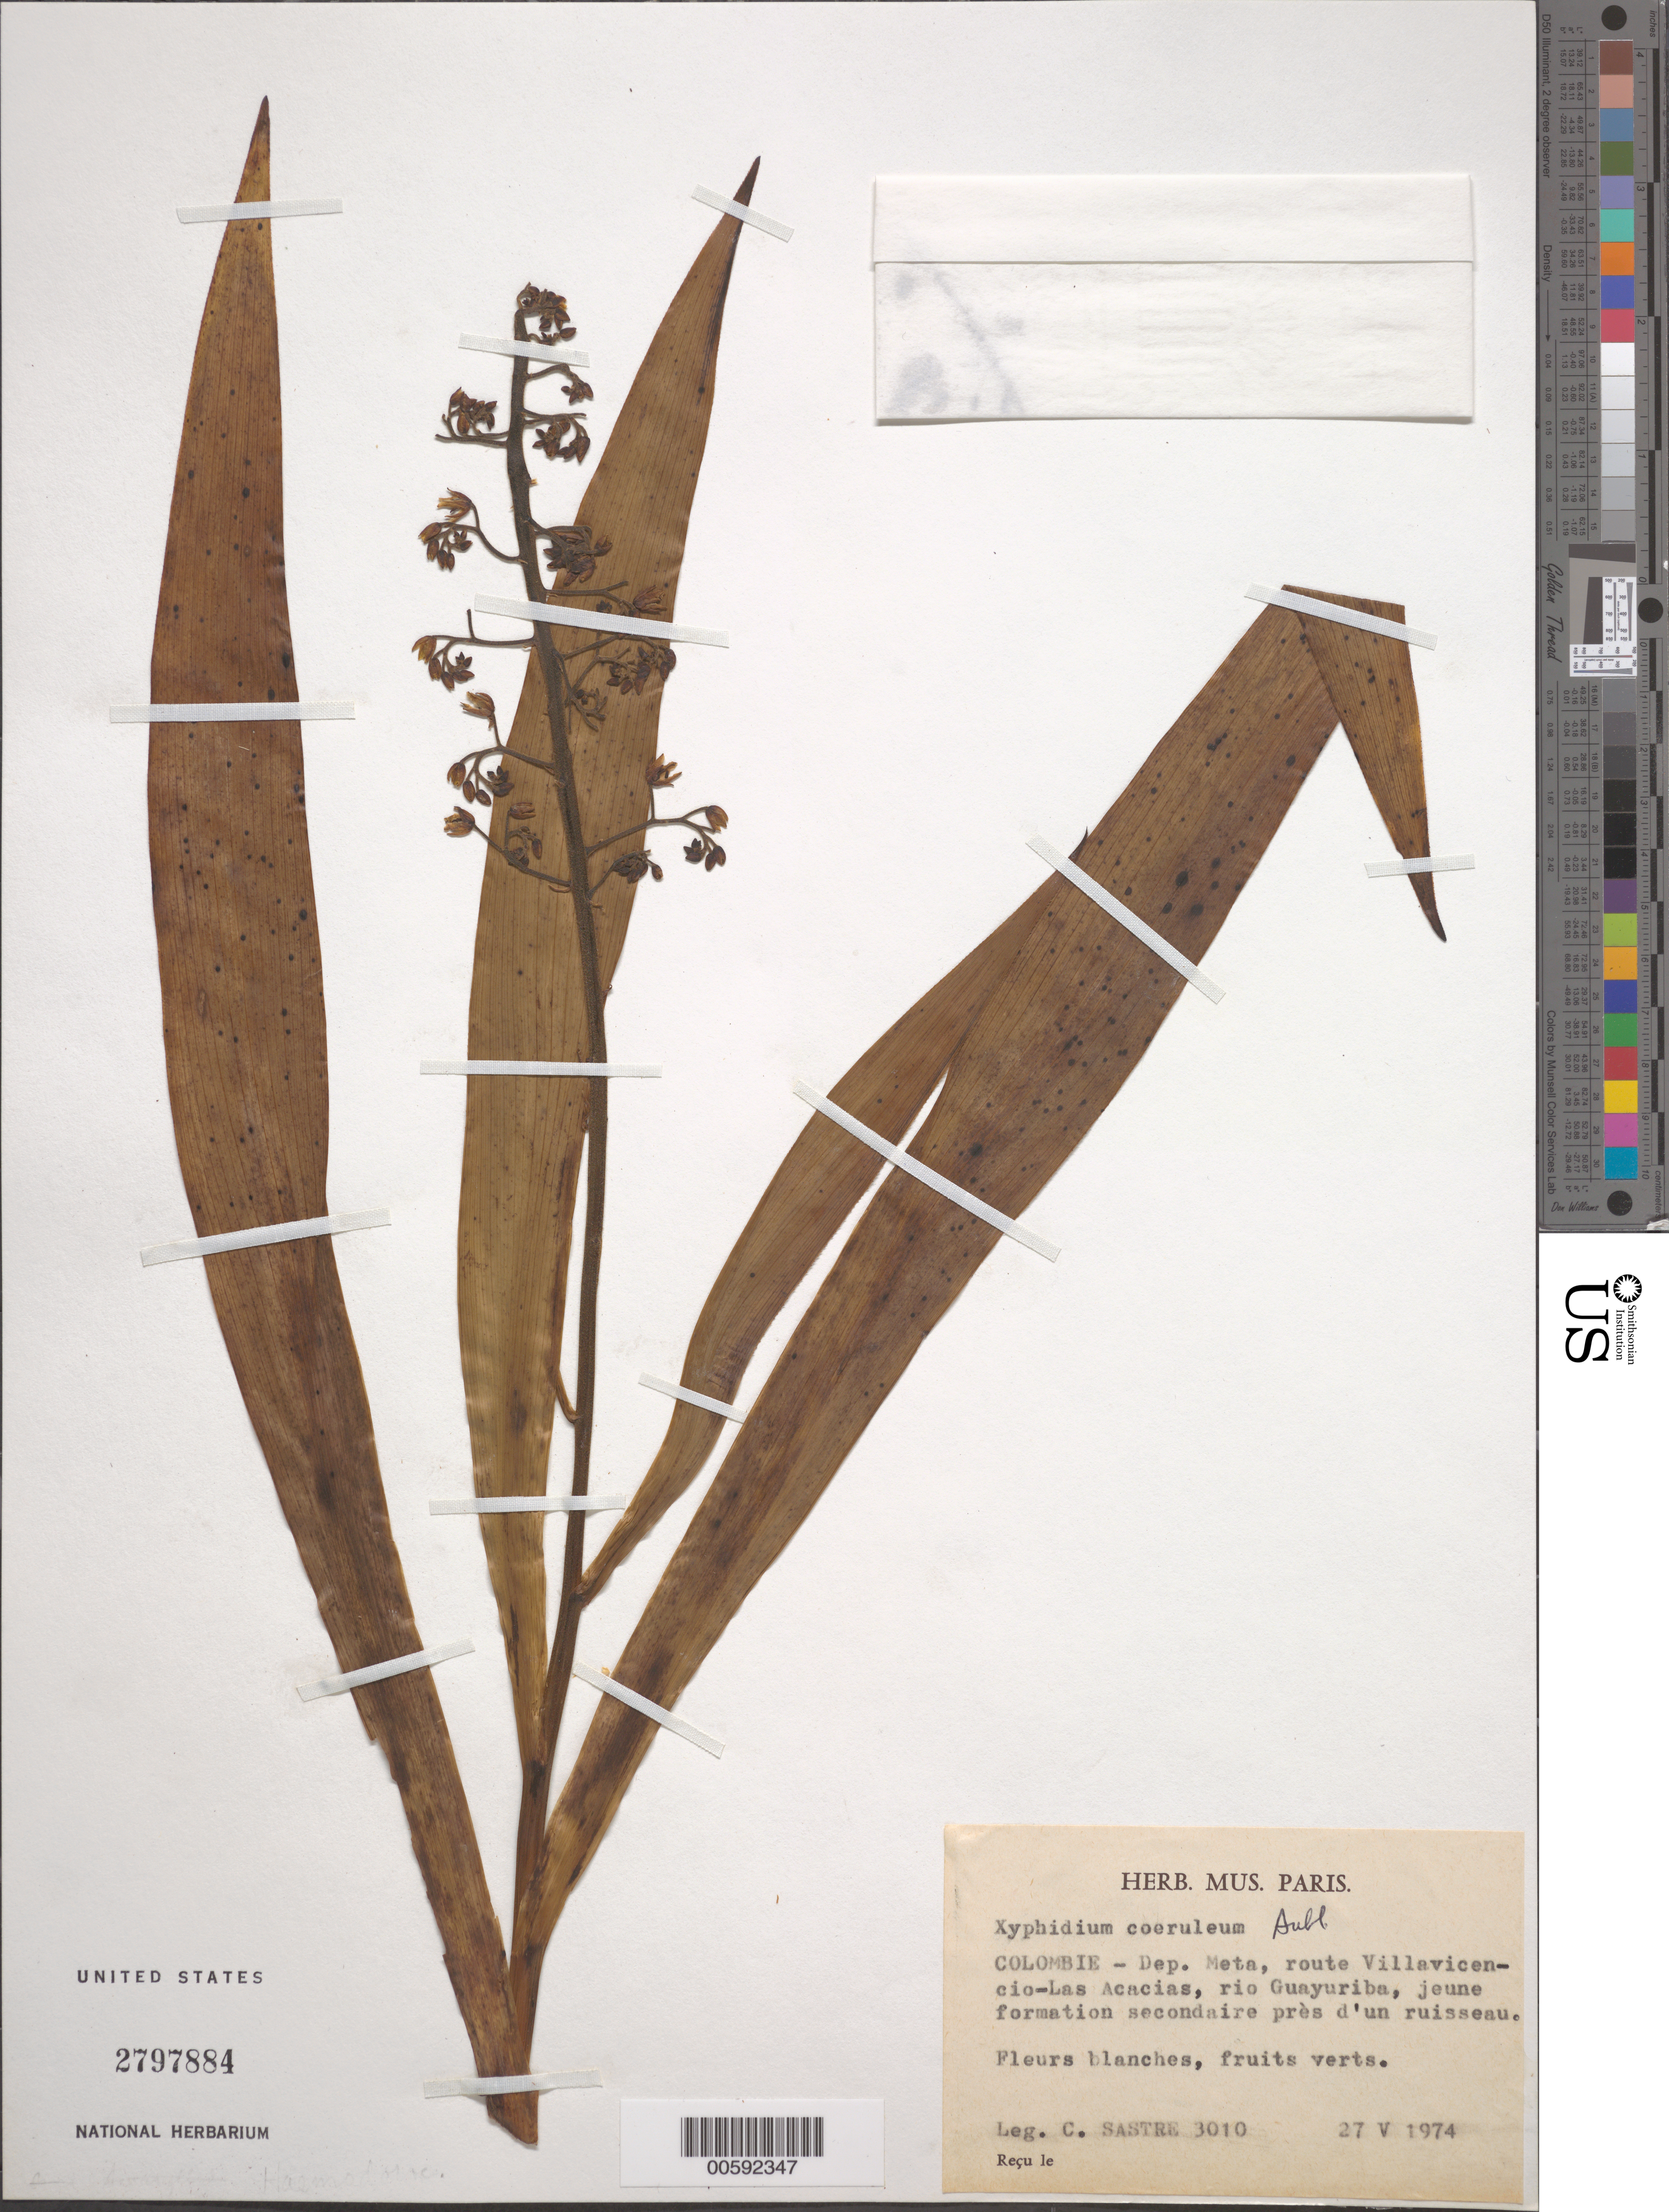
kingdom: Plantae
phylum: Tracheophyta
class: Liliopsida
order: Commelinales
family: Haemodoraceae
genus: Xiphidium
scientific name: Xiphidium caeruleum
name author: Aubl.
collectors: C. H. L. Sastre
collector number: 3010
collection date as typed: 27 May 1974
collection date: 1974-05-27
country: Colombia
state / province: Meta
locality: Road from Villa Vicencia to Las Acacias, Rio Guayuriba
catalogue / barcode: US 2797884